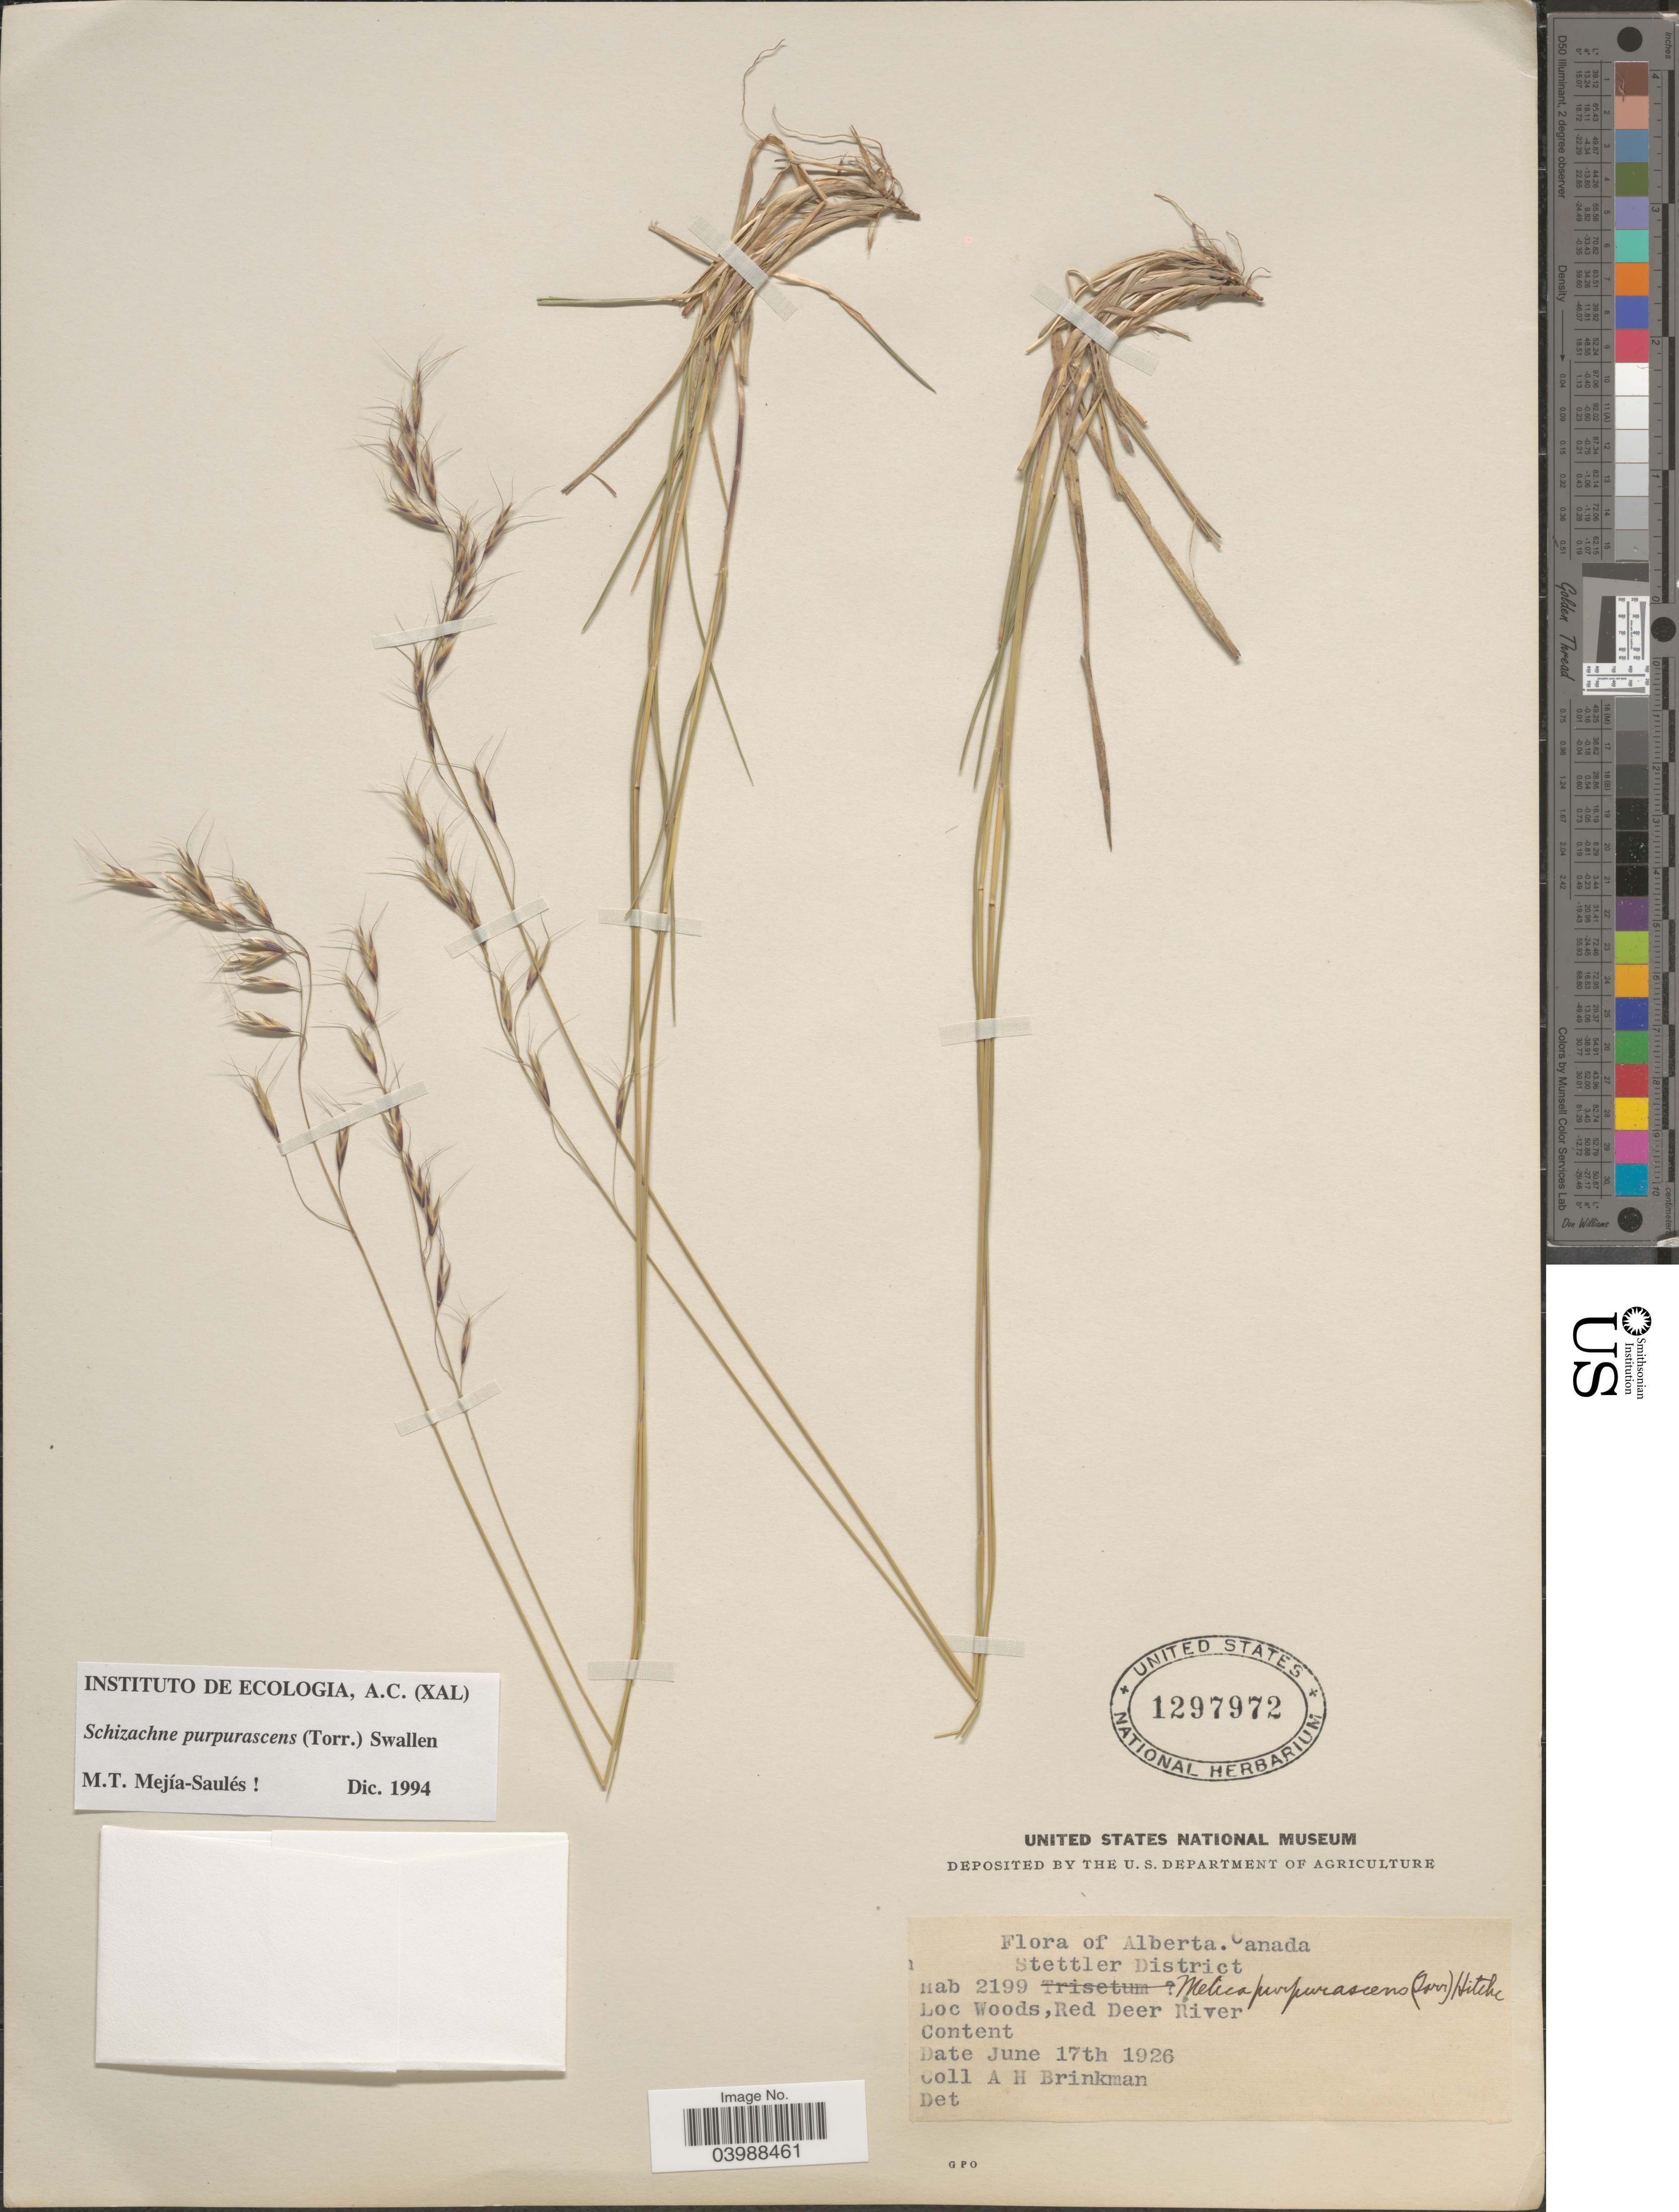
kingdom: Plantae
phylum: Tracheophyta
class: Liliopsida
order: Poales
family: Poaceae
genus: Schizachne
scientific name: Schizachne purpurascens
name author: (Torr.) Swallen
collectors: A. Brinkman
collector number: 2199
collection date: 1926-06-17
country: Canada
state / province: Alberta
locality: Stettler District. Woods, Red Deer River.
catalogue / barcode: US 1297972